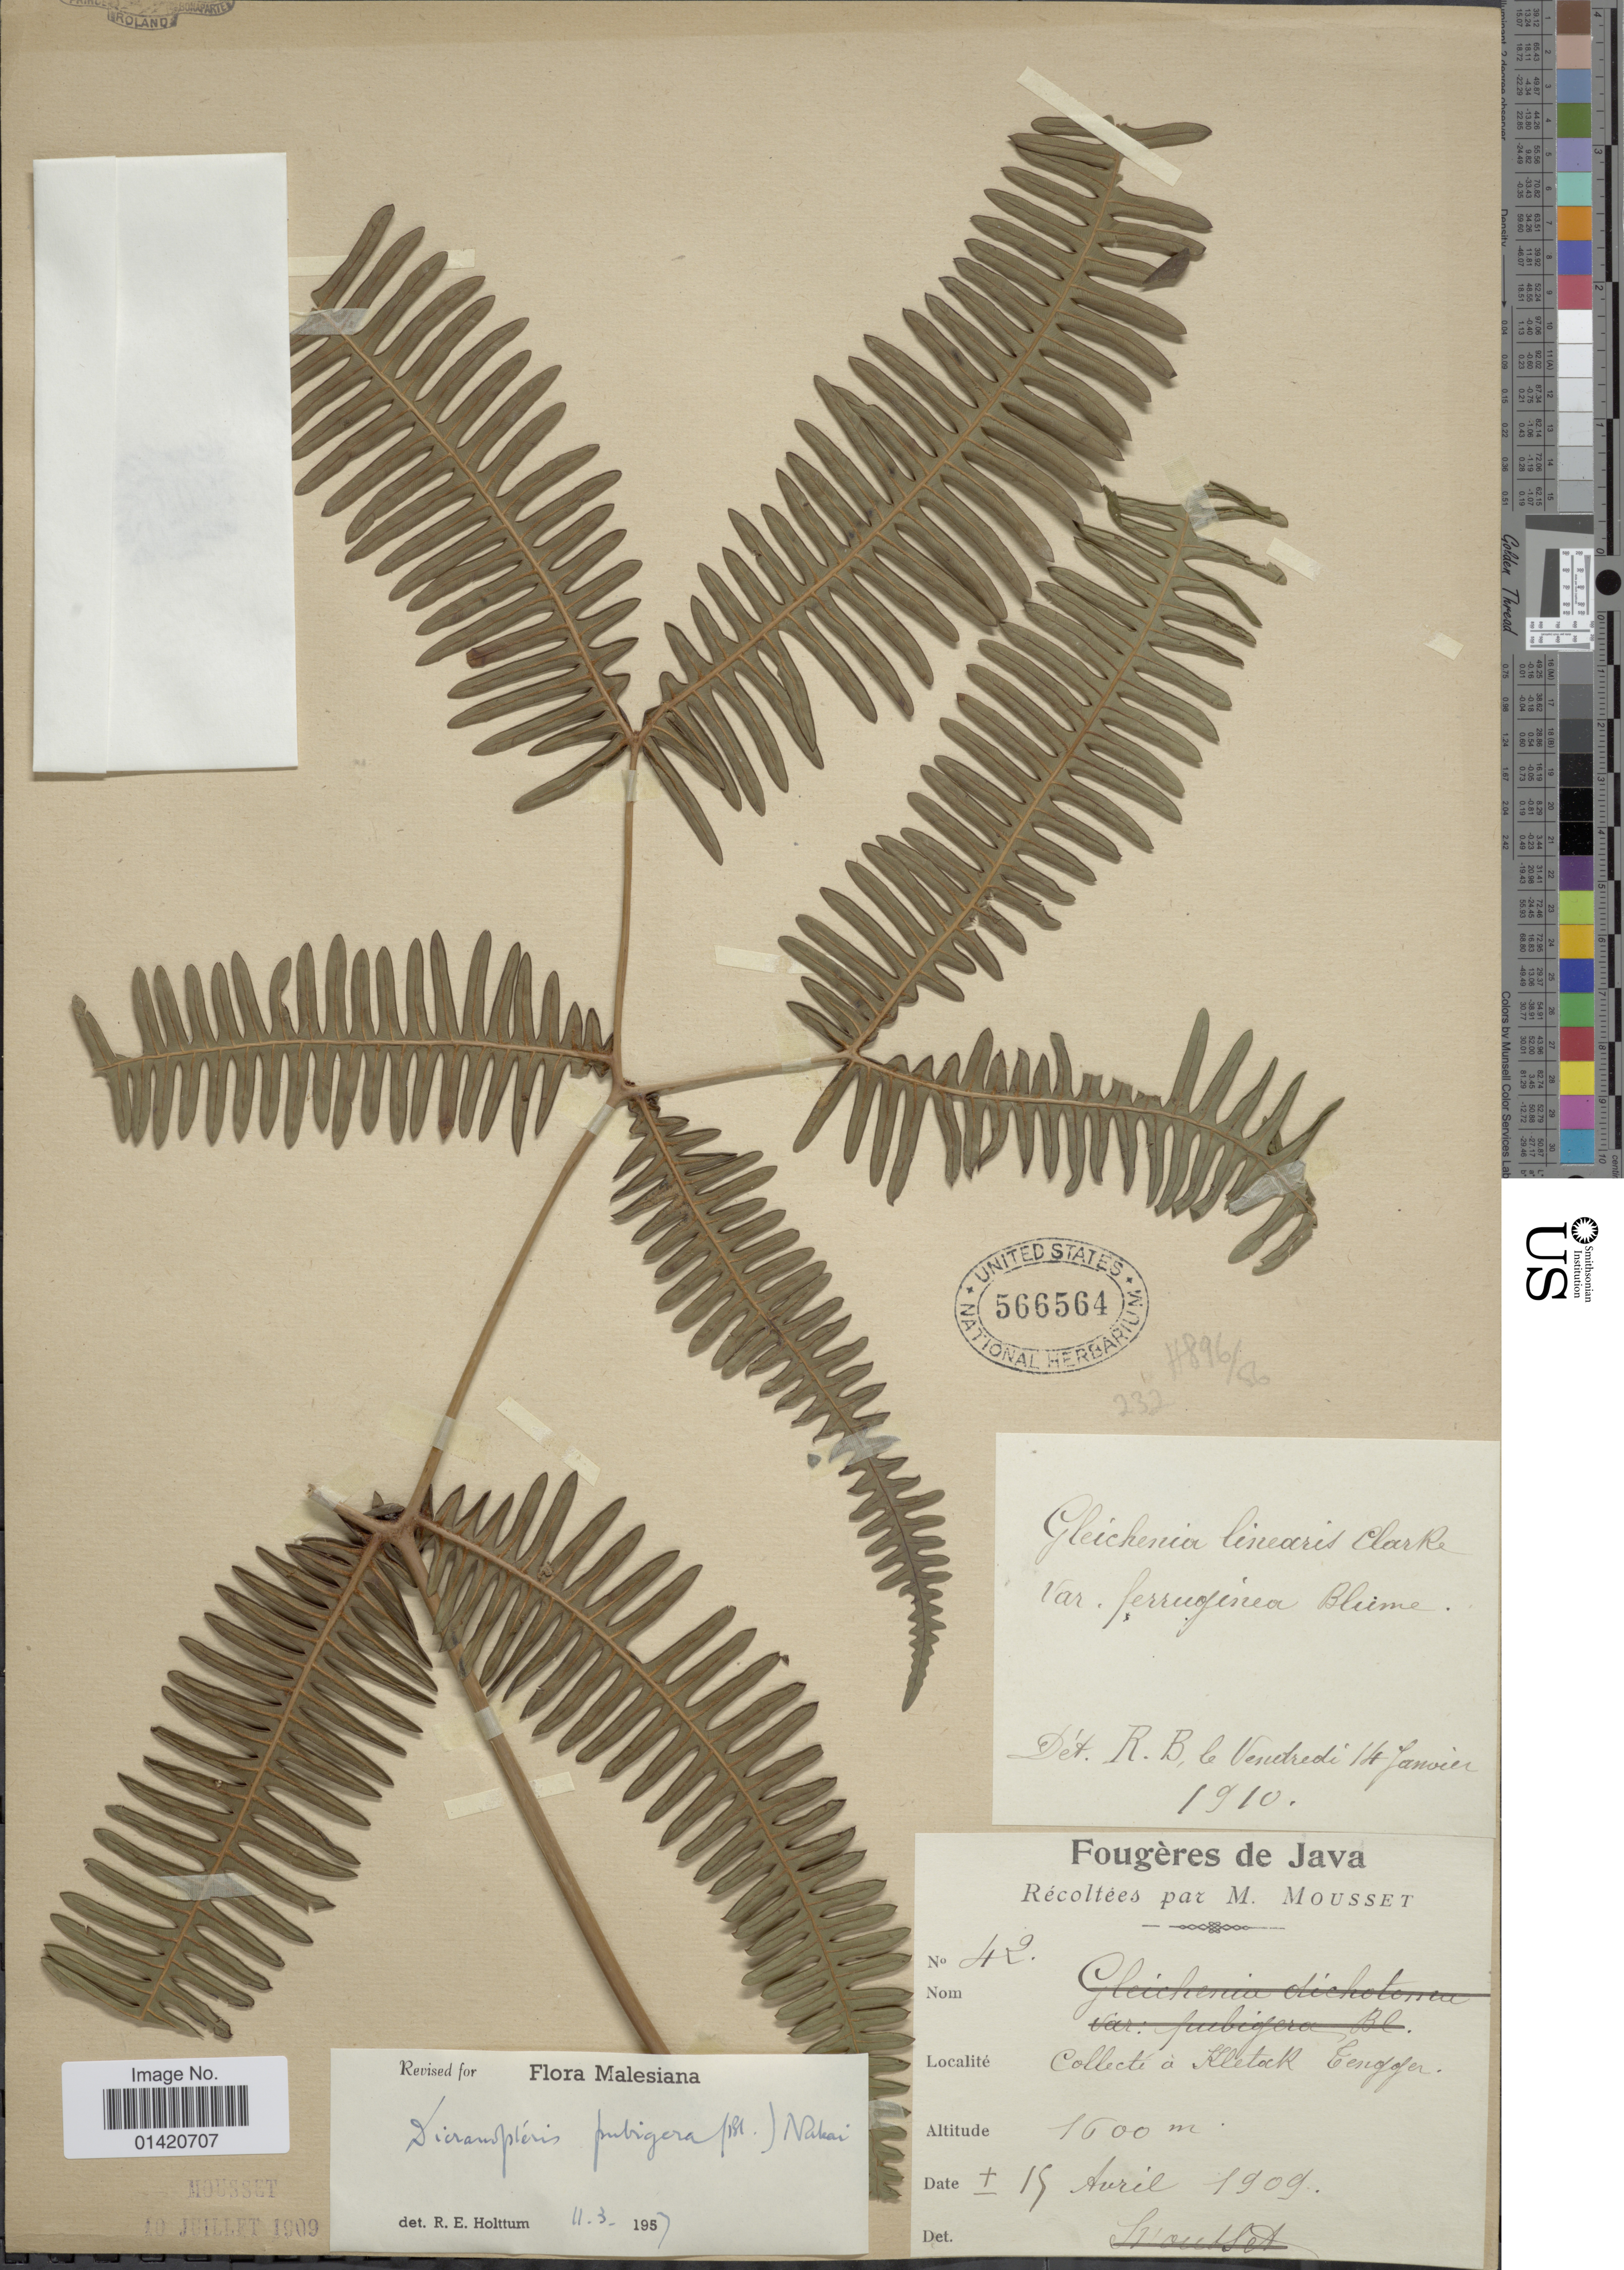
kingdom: Plantae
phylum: Tracheophyta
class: Polypodiopsida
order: Gleicheniales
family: Gleicheniaceae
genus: Dicranopteris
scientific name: Dicranopteris pubigera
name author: (Blume) Nakai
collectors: M. Mousset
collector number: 42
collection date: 1909-04-19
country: Indonesia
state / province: Java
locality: Collectéa Kletock Tengger [interpreted]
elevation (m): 1600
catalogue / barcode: US 566564